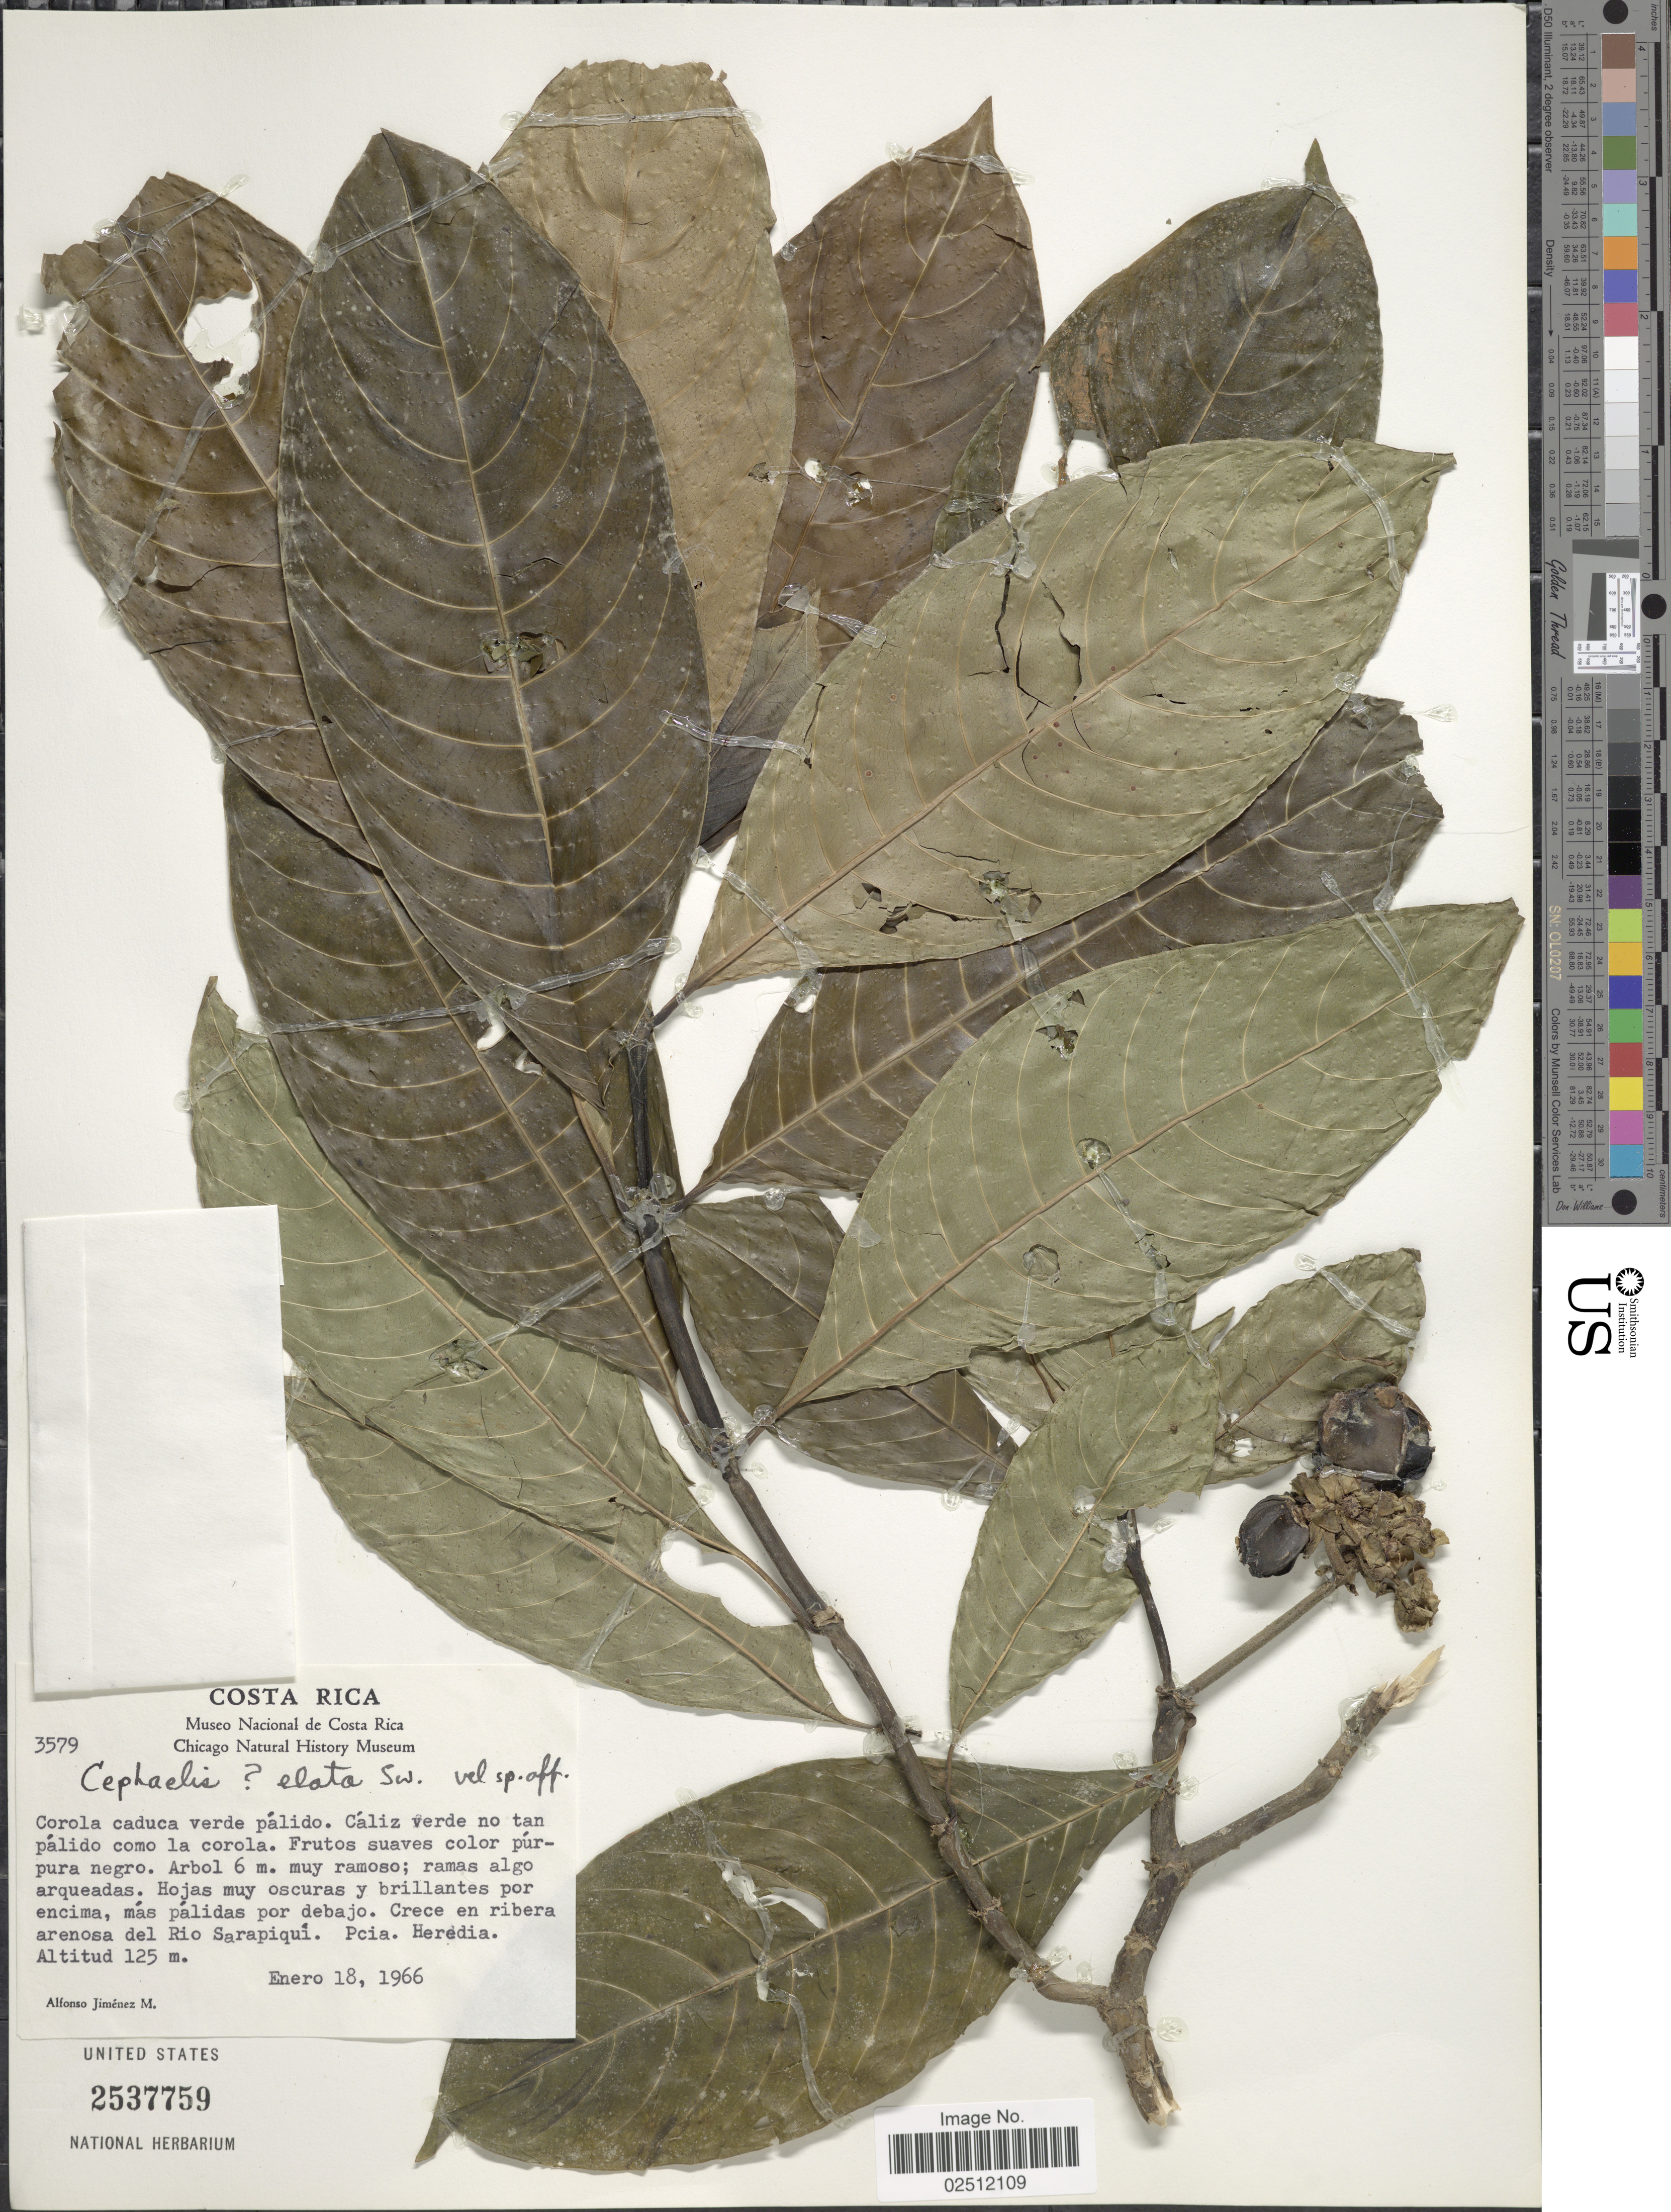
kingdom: Plantae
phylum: Tracheophyta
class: Magnoliopsida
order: Gentianales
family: Rubiaceae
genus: Psychotria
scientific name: Psychotria elata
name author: (Sw.) Hammel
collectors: A. Jimenez M.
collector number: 3579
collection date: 1966-01-18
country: Costa Rica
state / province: Heredia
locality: Crece en ribera arenosa del Rio Sarapiquí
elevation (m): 125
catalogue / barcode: US 2537759